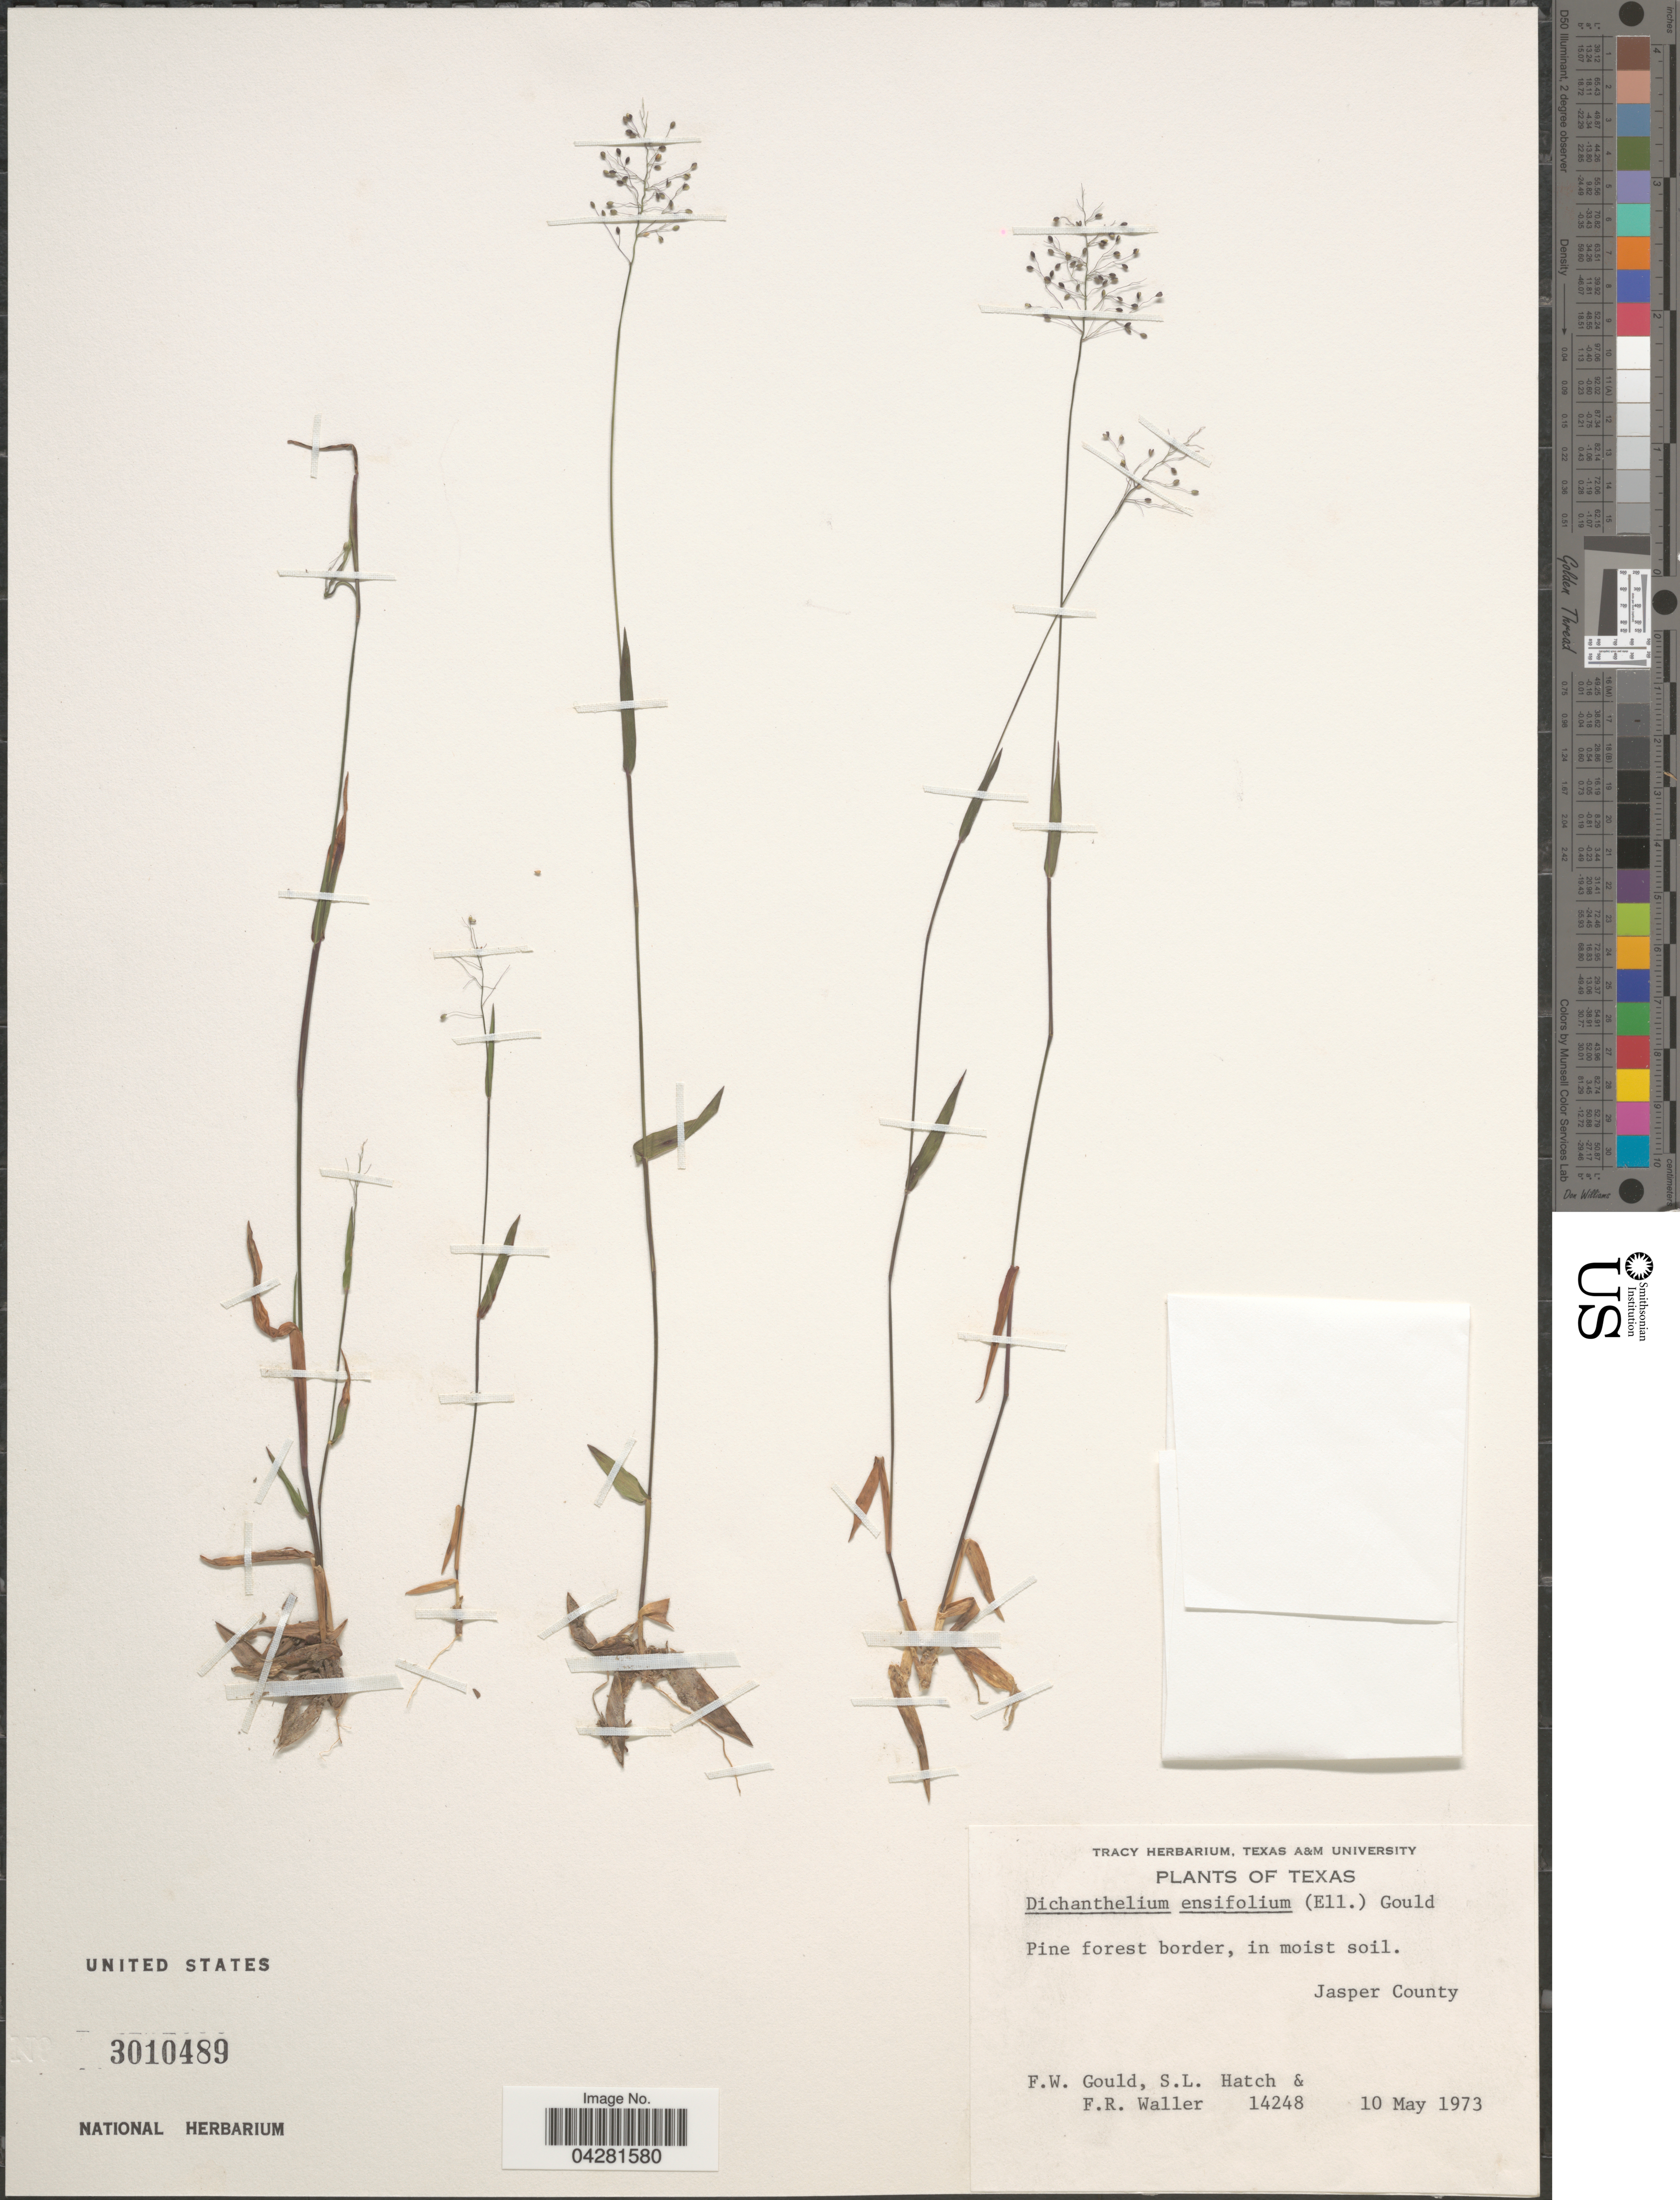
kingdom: Plantae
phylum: Tracheophyta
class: Liliopsida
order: Poales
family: Poaceae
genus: Dichanthelium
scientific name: Dichanthelium ensifolium var. ensifolium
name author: (Baldwin ex Elliot) Gould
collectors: F. W. Gould, S. Hatch & F. R. Waller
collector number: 14248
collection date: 1973-05-10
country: United States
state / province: Texas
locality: Pine forest border, in moist soil. Jasper County.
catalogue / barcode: US 3010489